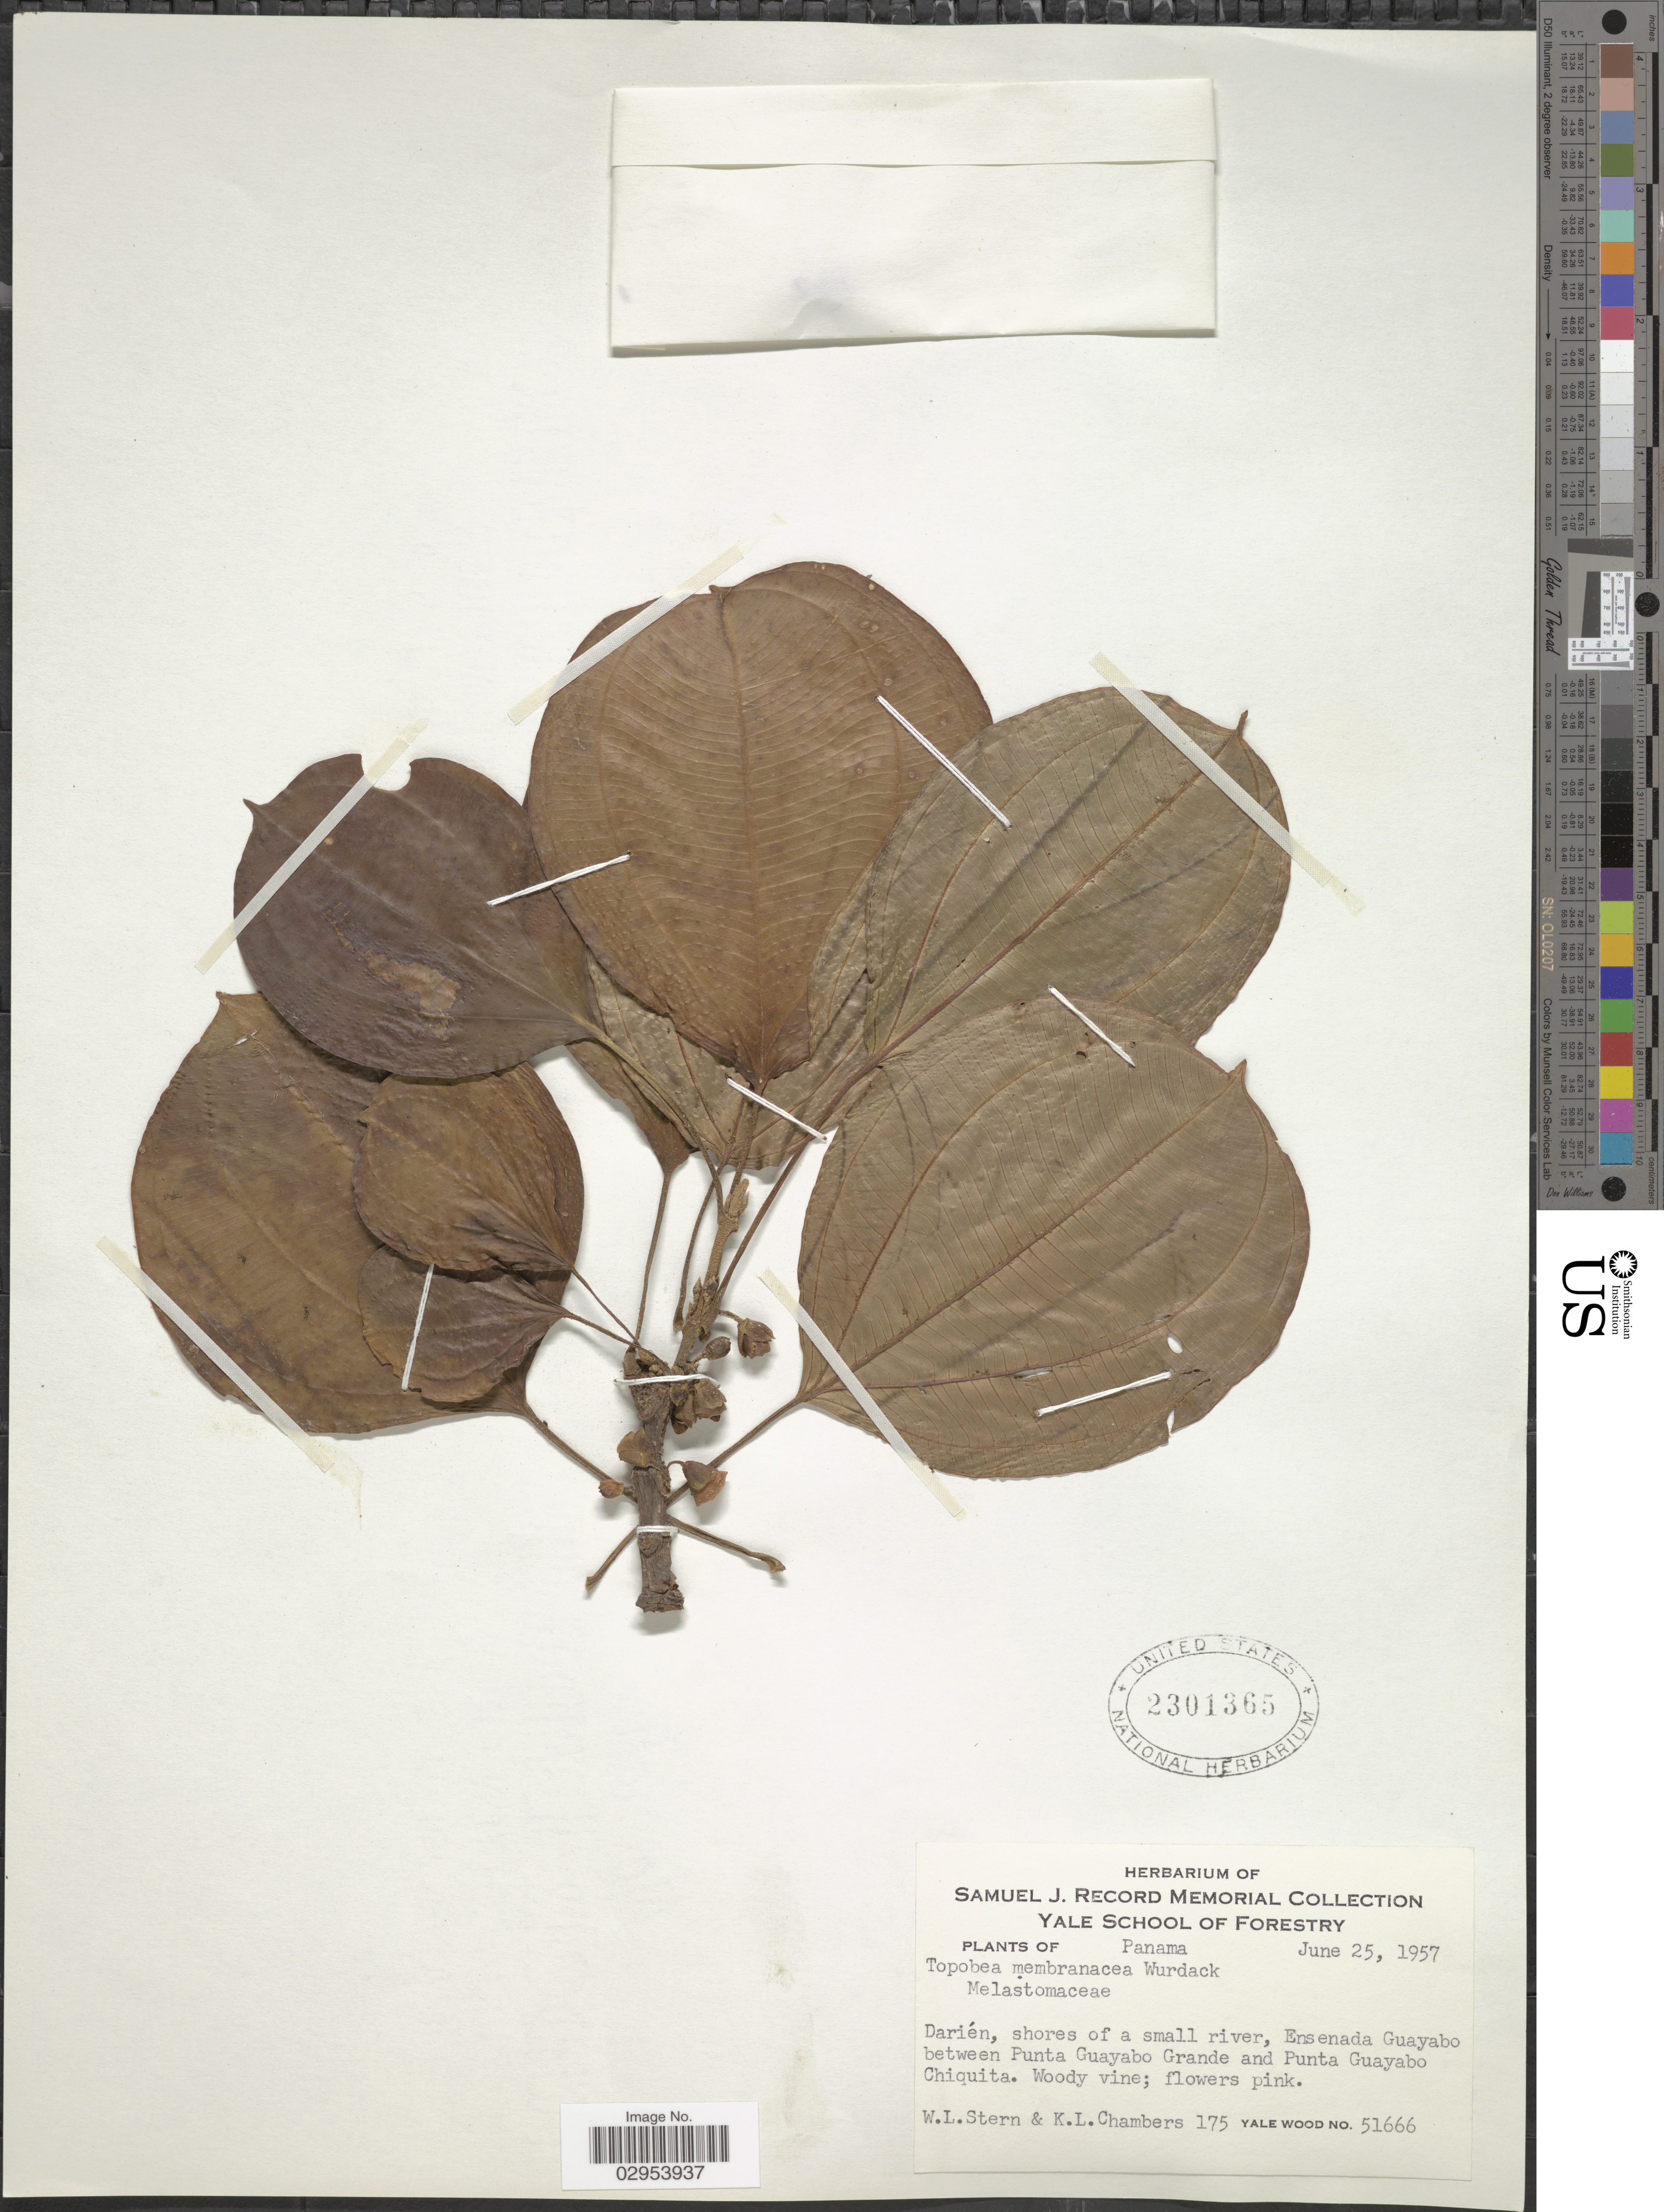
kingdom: Plantae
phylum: Tracheophyta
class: Magnoliopsida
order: Myrtales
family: Melastomataceae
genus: Topobea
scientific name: Topobea membranacea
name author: Wurdack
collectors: W. L. Stern & K. Chambers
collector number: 175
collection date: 1957-06-25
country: Panama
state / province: Darién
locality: Shores of a small river, Ensenada Guayabo between Punta Guayabo Grande and Punta Guayabo Chiquita.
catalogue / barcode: US 2301365